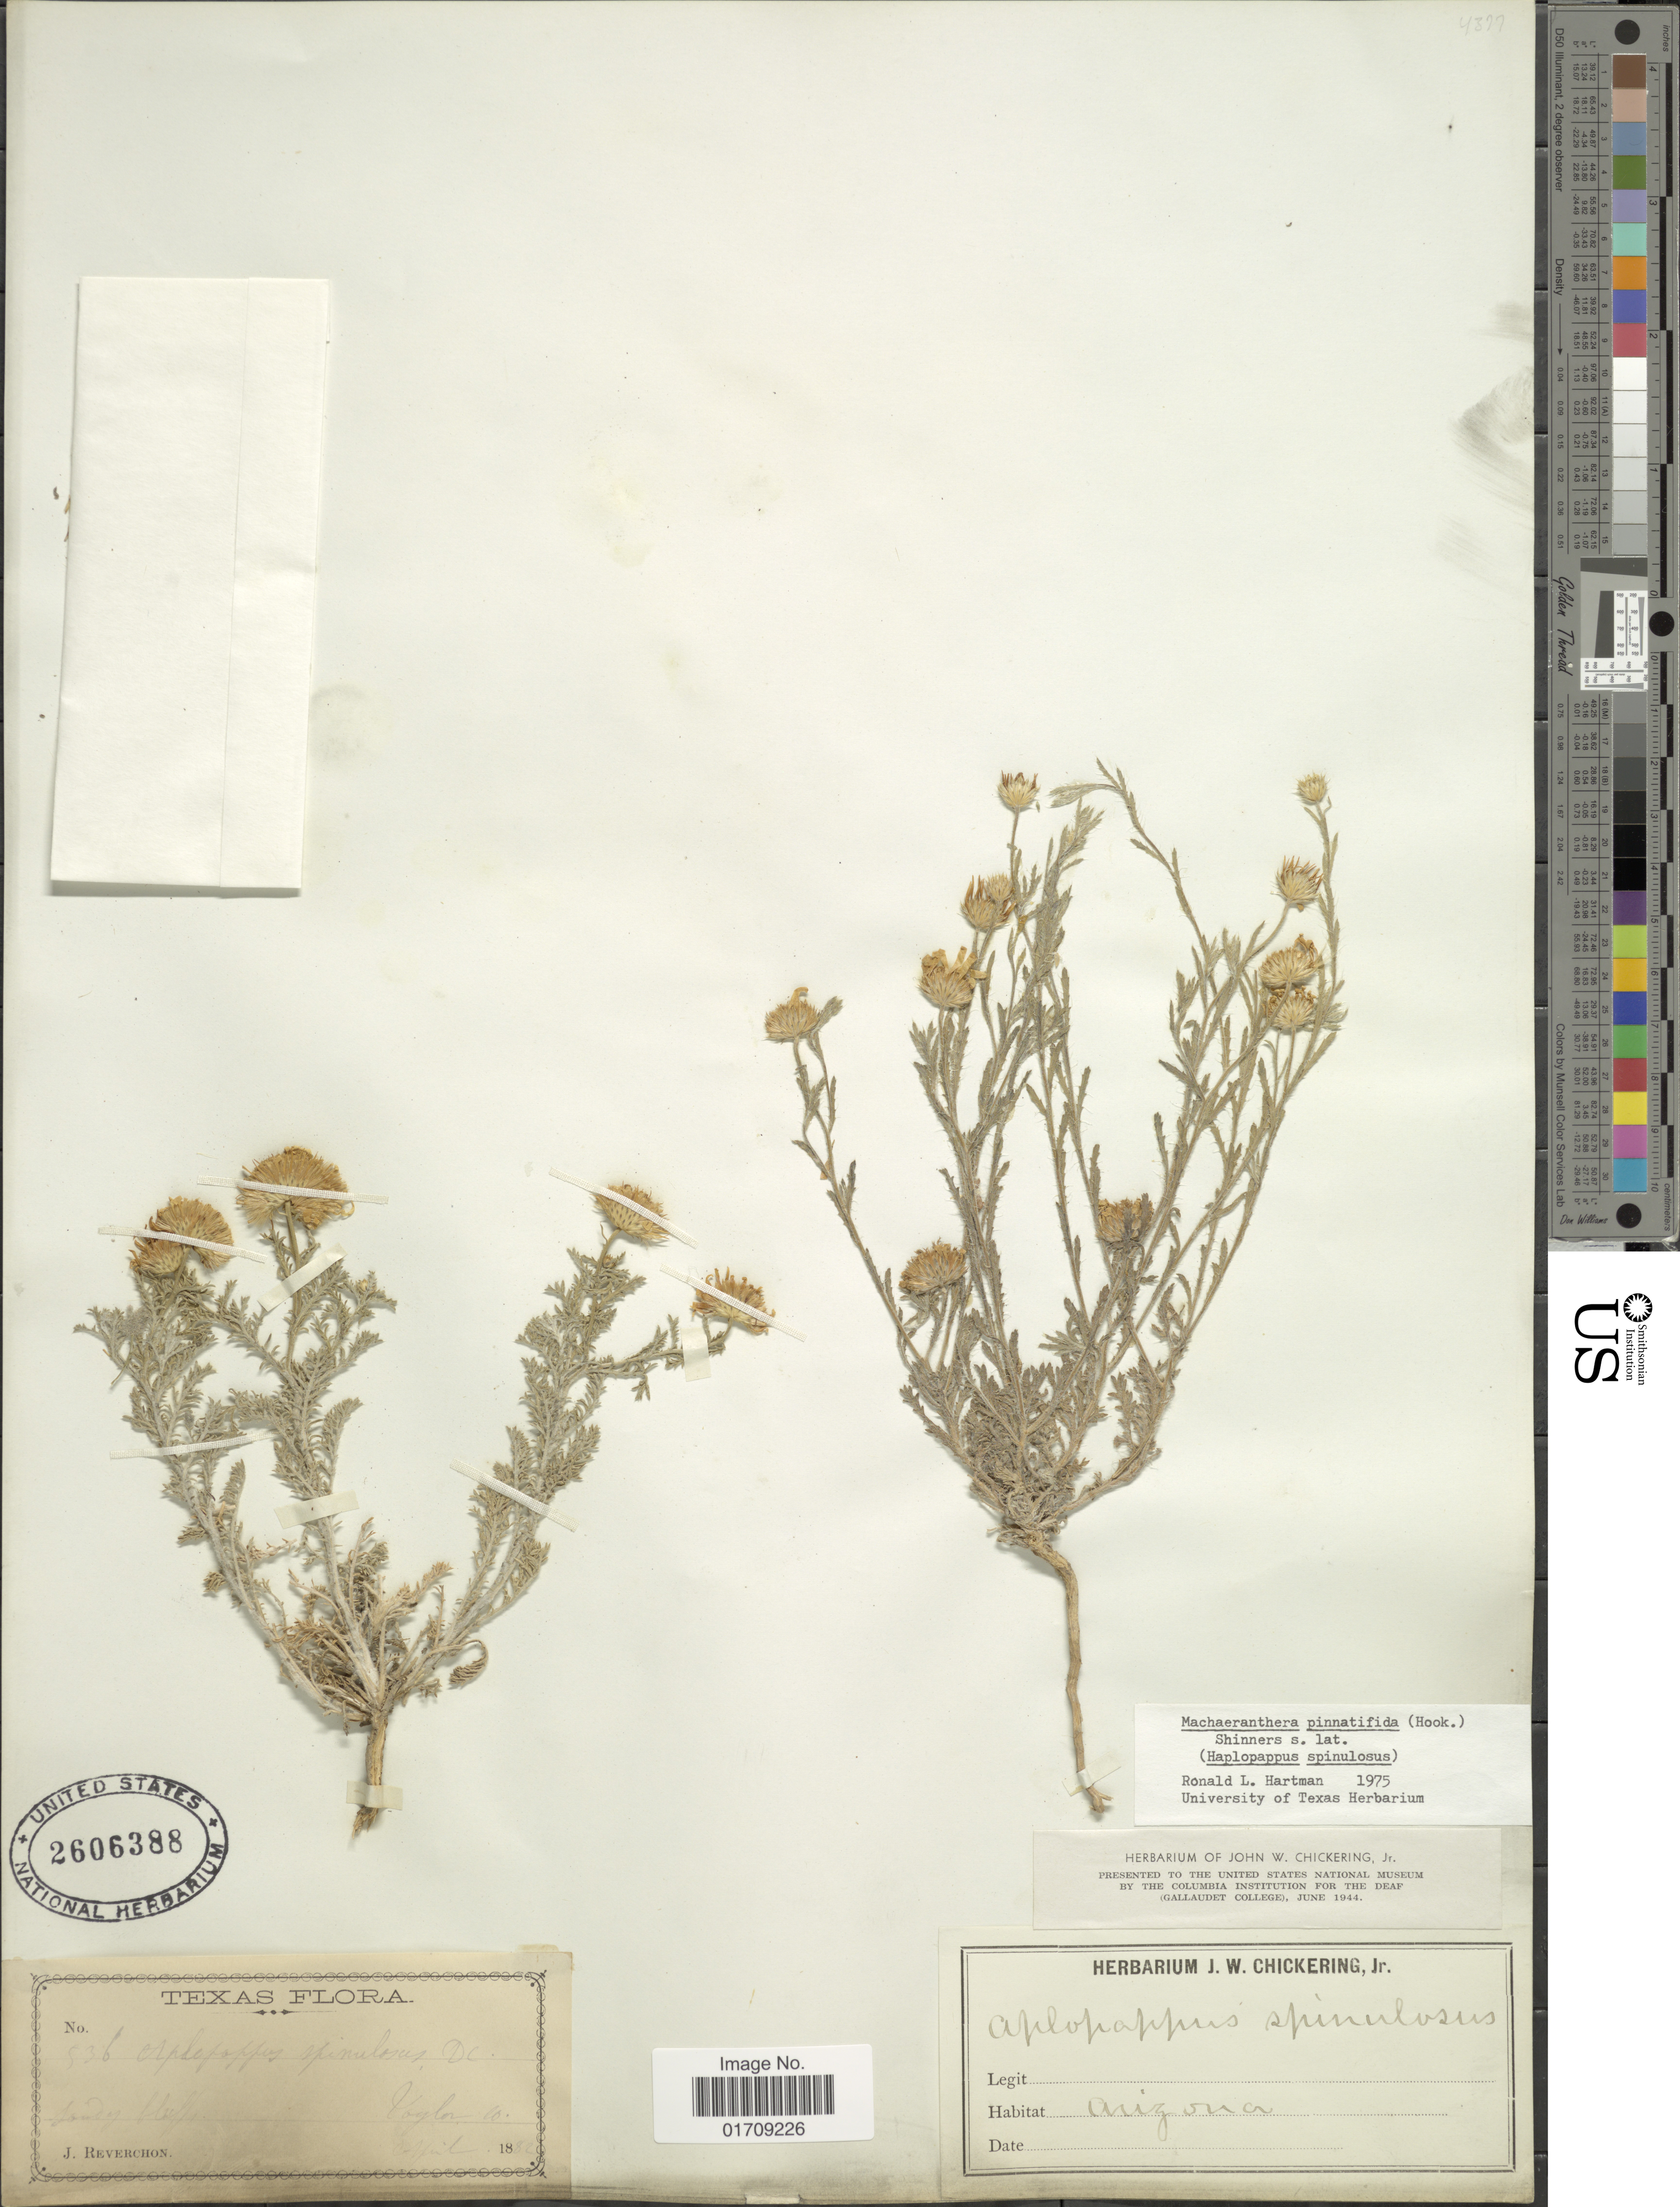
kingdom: Plantae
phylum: Tracheophyta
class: Magnoliopsida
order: Asterales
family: Asteraceae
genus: Machaeranthera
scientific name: Machaeranthera pinnatifida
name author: (Hook.) Shinners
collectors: J. Reverchon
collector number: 536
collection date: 1882-04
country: United States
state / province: Texas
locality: Taylor Co.